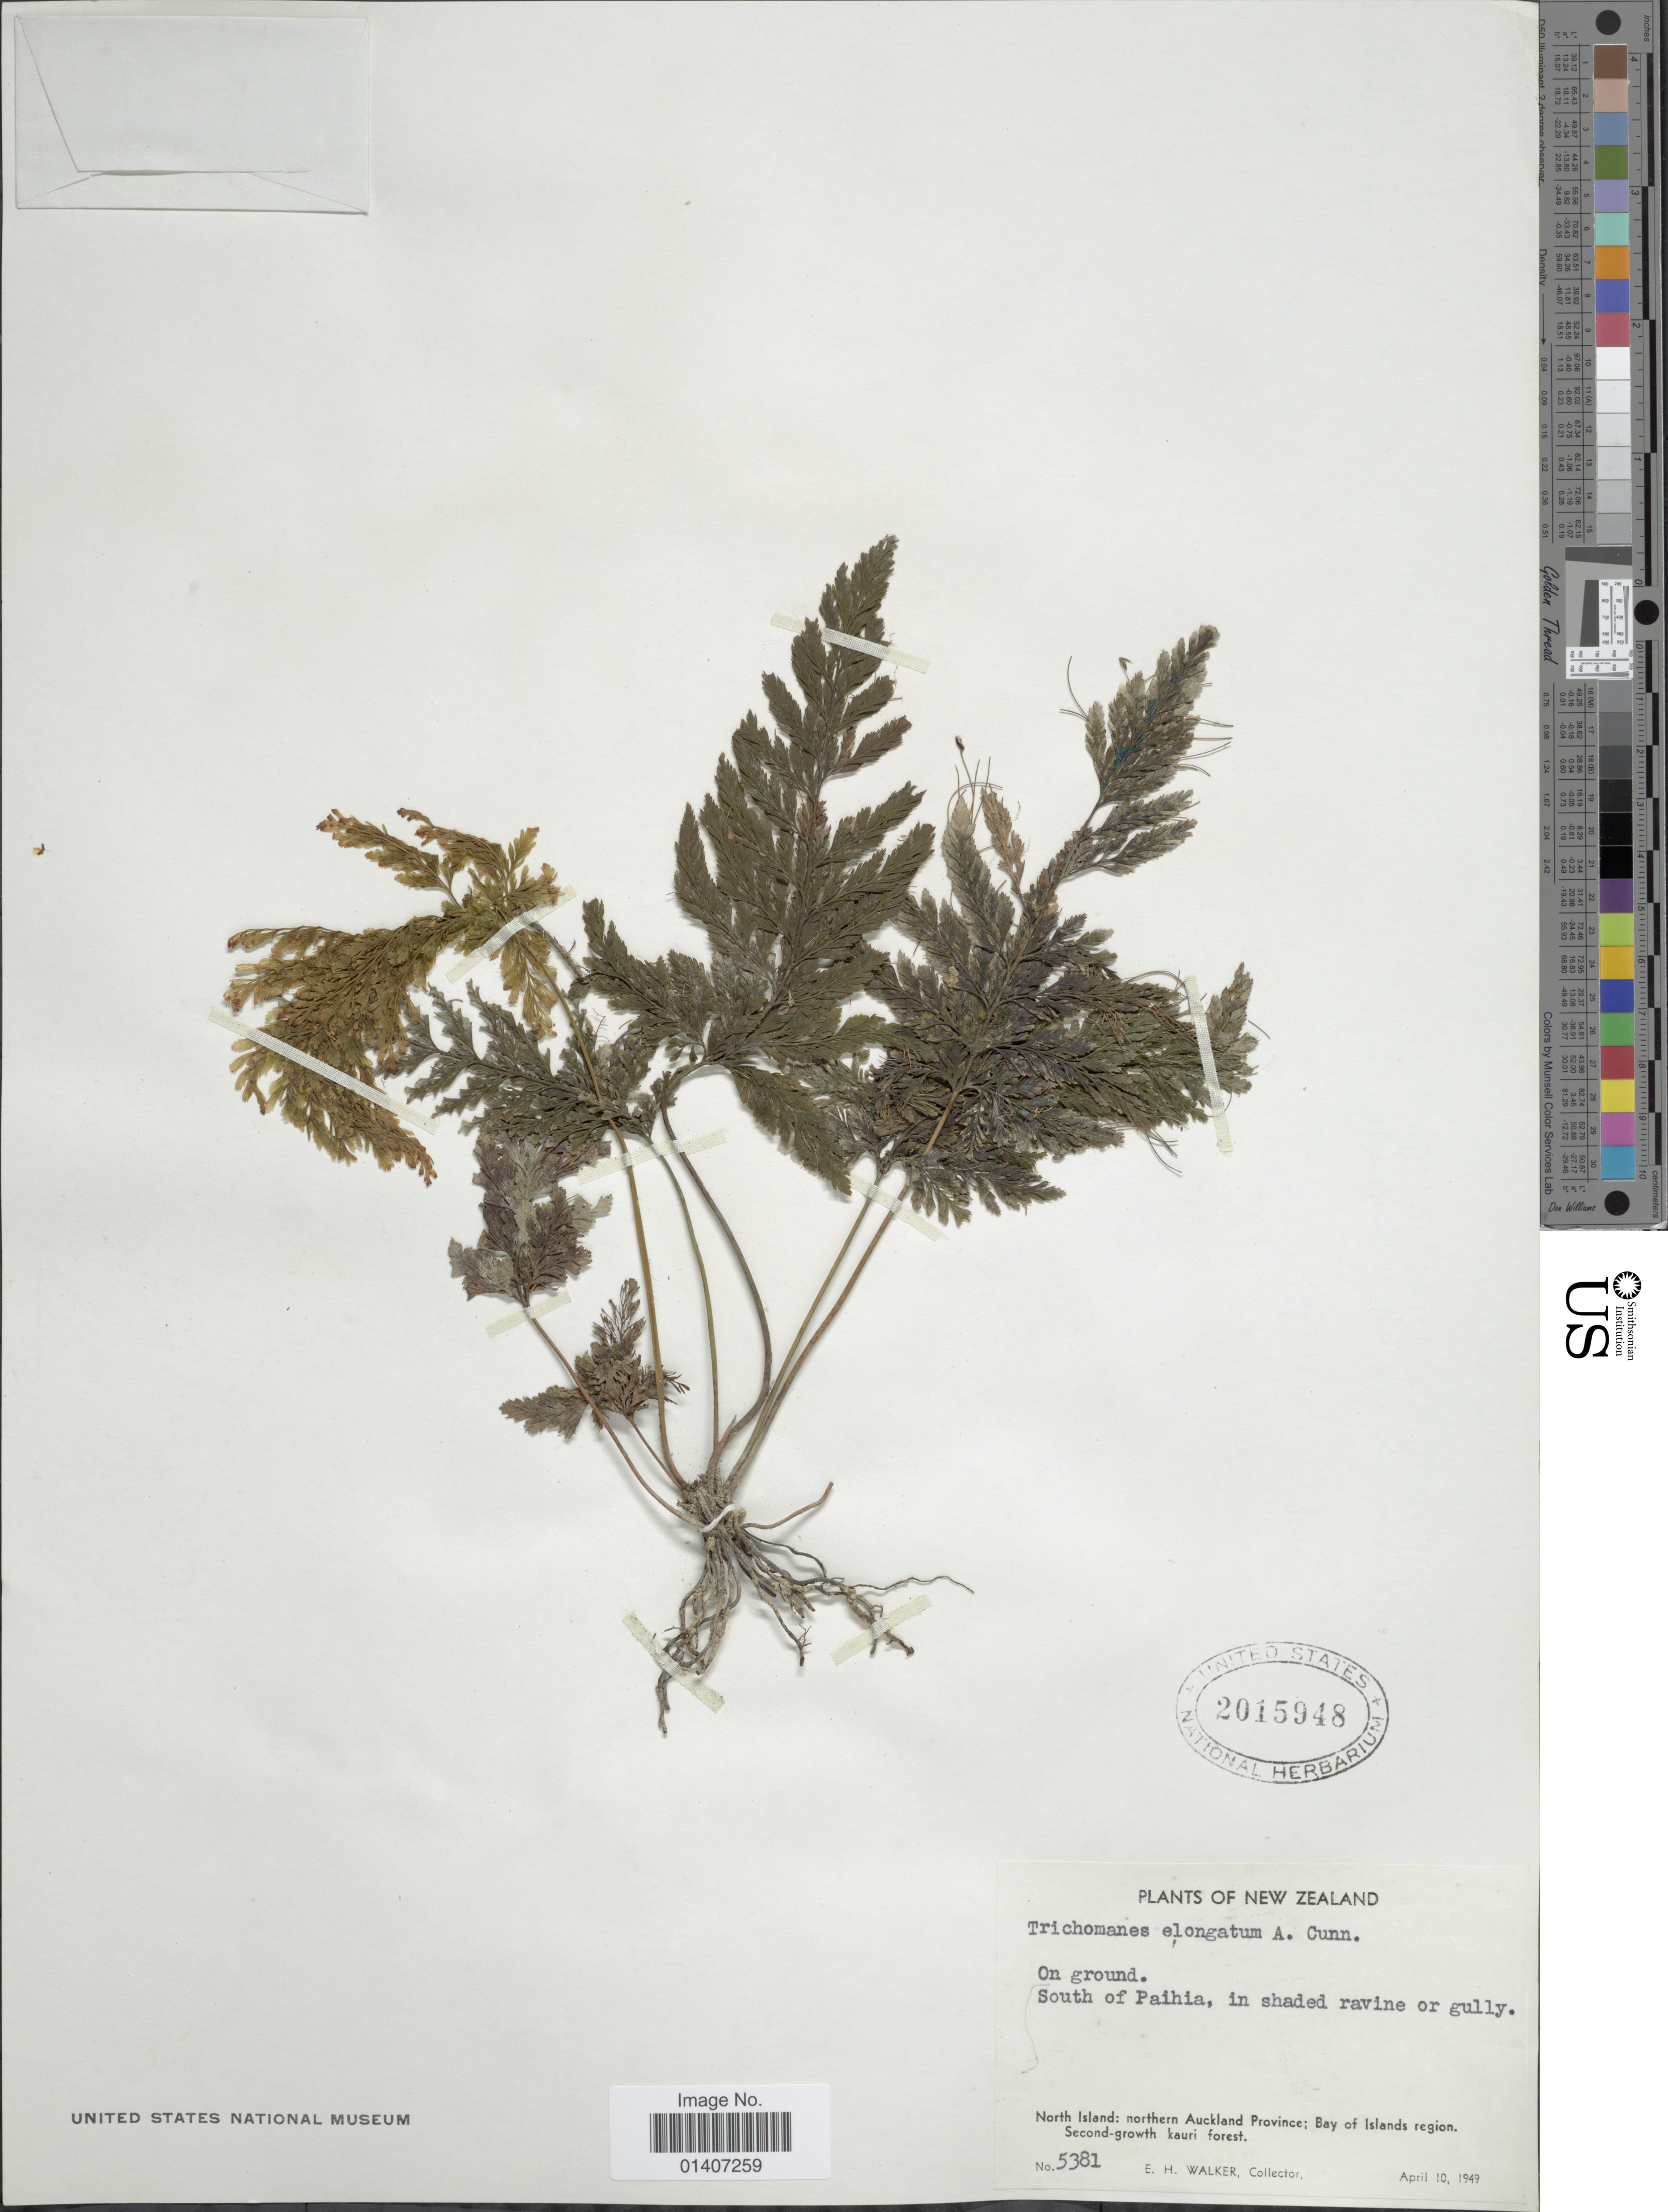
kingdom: Plantae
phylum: Tracheophyta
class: Polypodiopsida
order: Hymenophyllales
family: Hymenophyllaceae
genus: Abrodictyum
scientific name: Abrodictyum elongatum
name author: (A. Cunn.) Ebihara & K. Iwats.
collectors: E. H. Walker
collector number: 5381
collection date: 1949-04-10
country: New Zealand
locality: On ground, South of Paihia, in shaded ravine or gully, North Island: northern Auckland Province; Bay of Islands region, Second growth kauri forest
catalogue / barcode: US 2015948